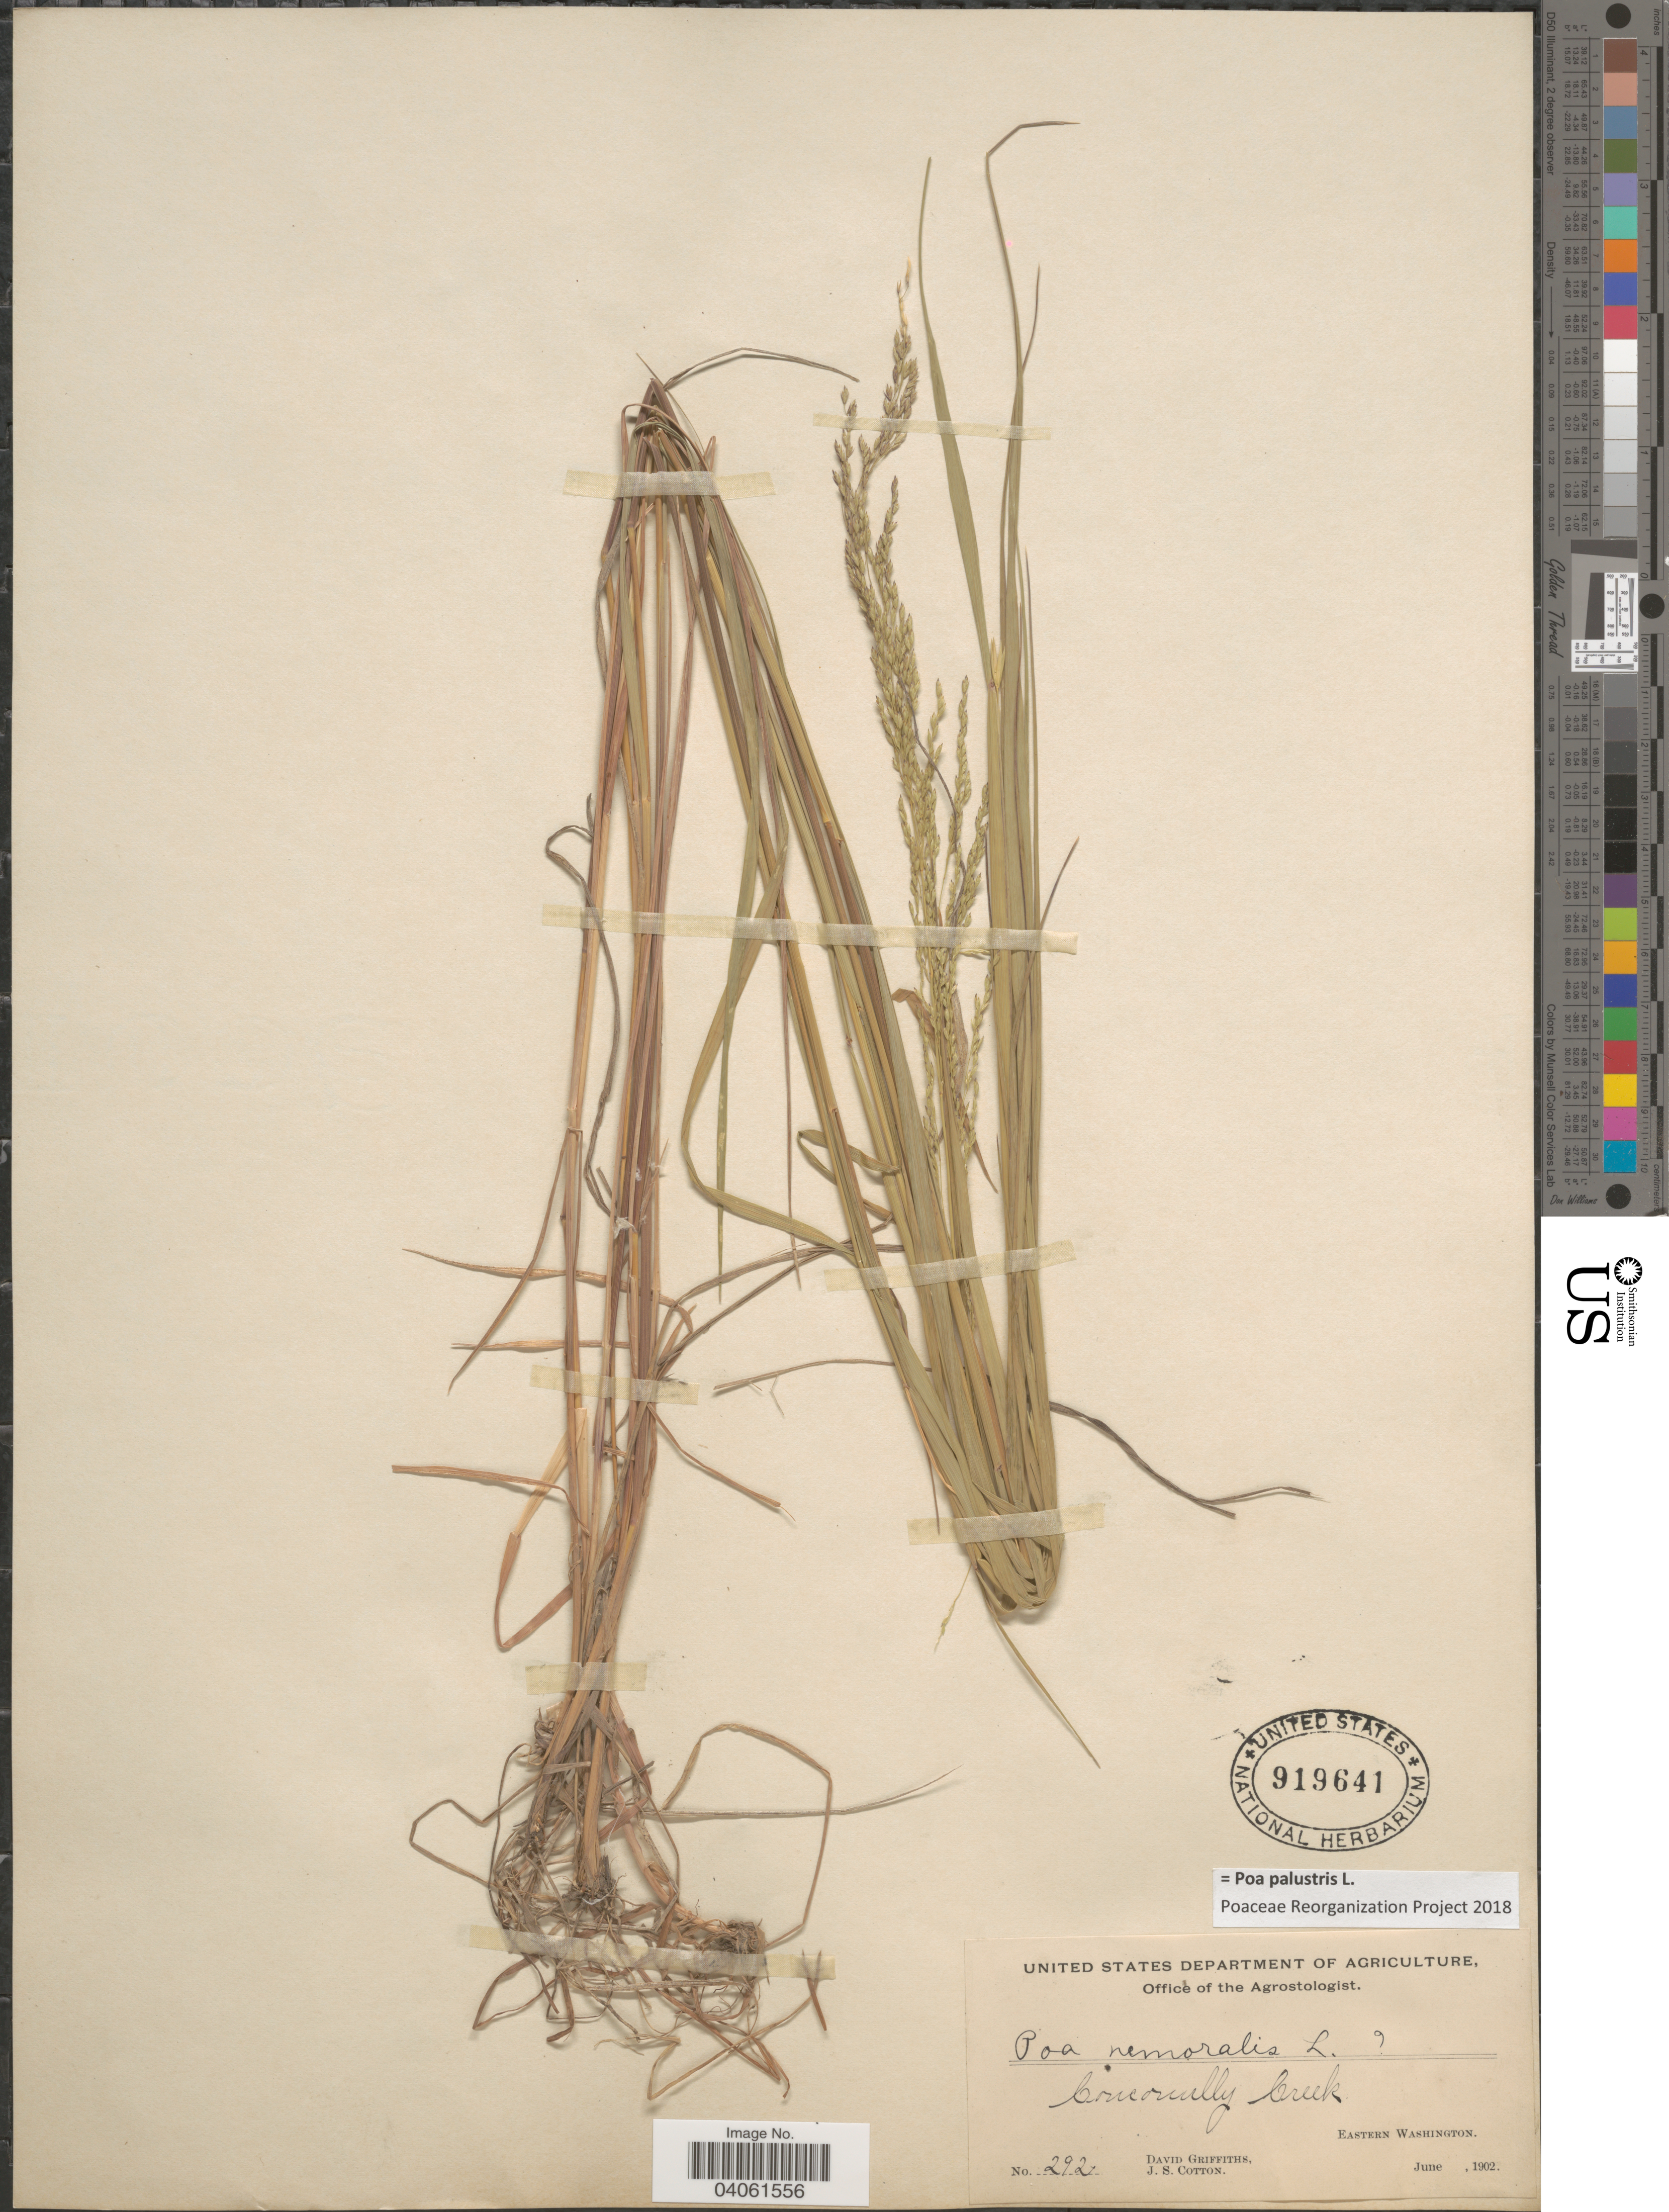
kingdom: Plantae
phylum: Tracheophyta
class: Liliopsida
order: Poales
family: Poaceae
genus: Poa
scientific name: Poa palustris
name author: L.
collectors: D. Griffiths & J. S. Cotton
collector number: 292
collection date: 1902-06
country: United States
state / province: Washington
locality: Conconully Creek, Eastern Washington.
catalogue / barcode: US 919641